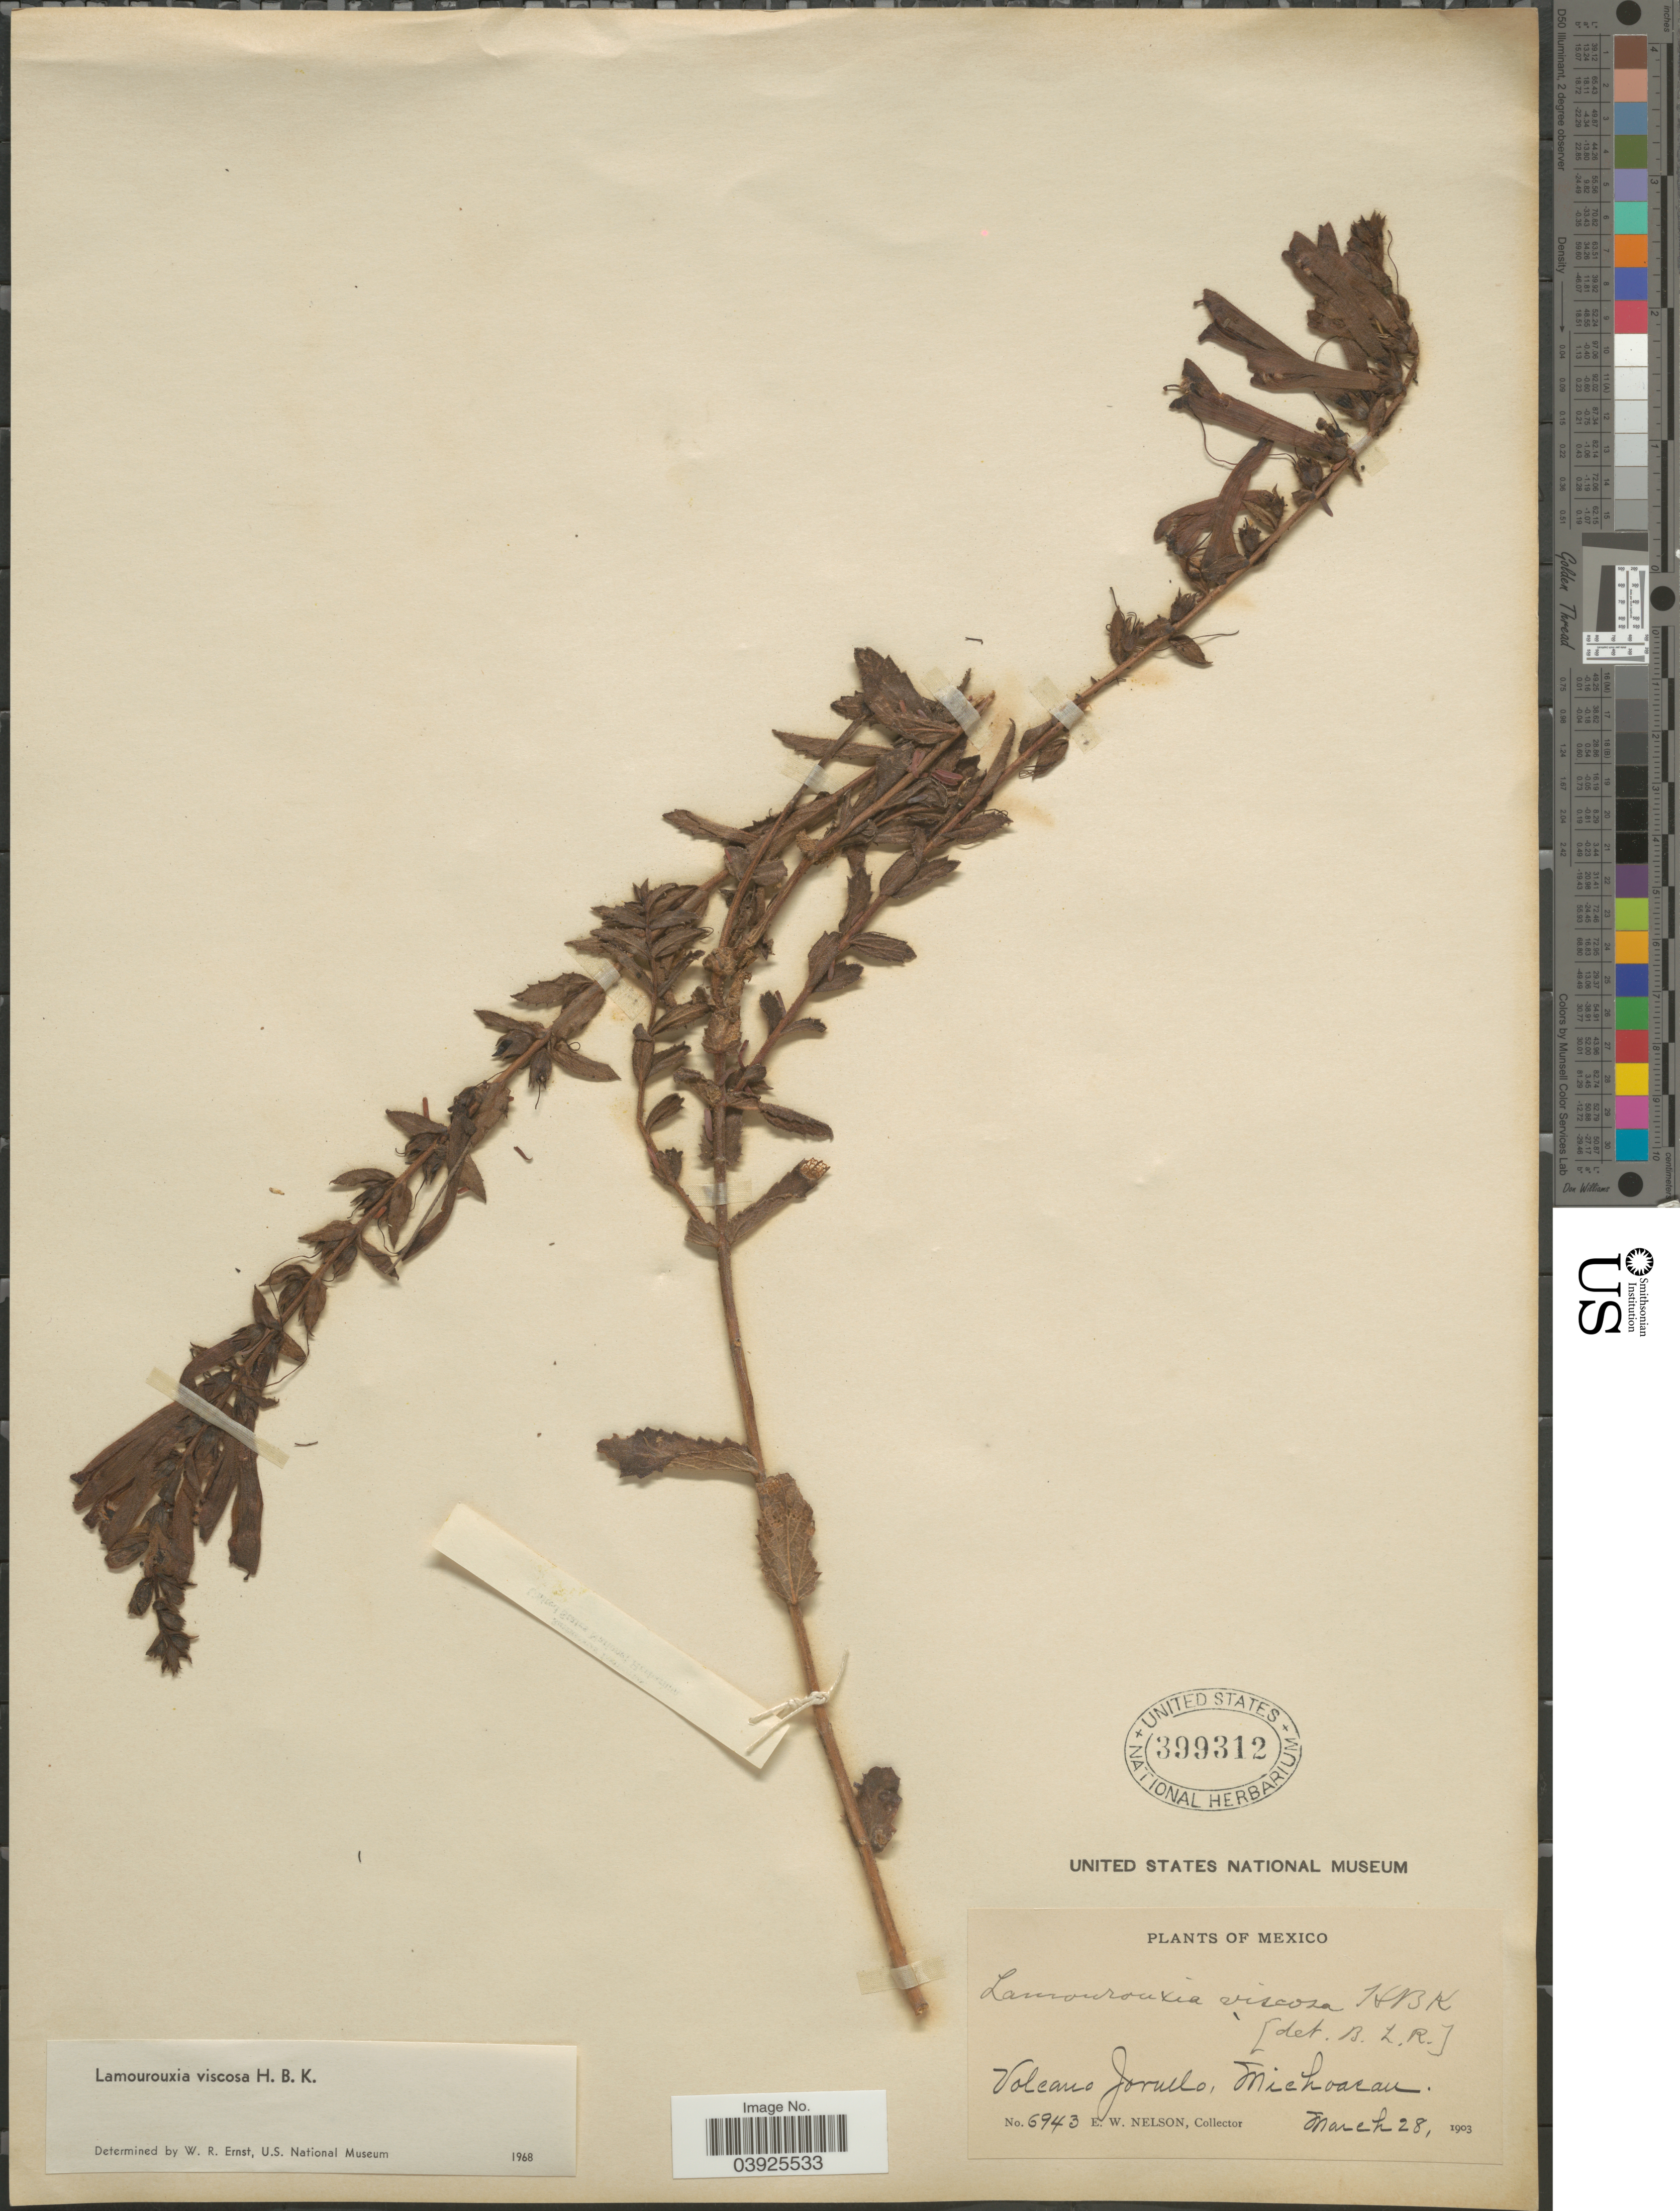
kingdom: Plantae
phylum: Tracheophyta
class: Magnoliopsida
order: Lamiales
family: Orobanchaceae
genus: Lamourouxia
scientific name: Lamourouxia viscosa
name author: Kunth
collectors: E. W. Nelson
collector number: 6943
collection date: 1903-03-28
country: Mexico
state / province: Michoacán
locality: Volcano Jorullo.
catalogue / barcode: US 399312